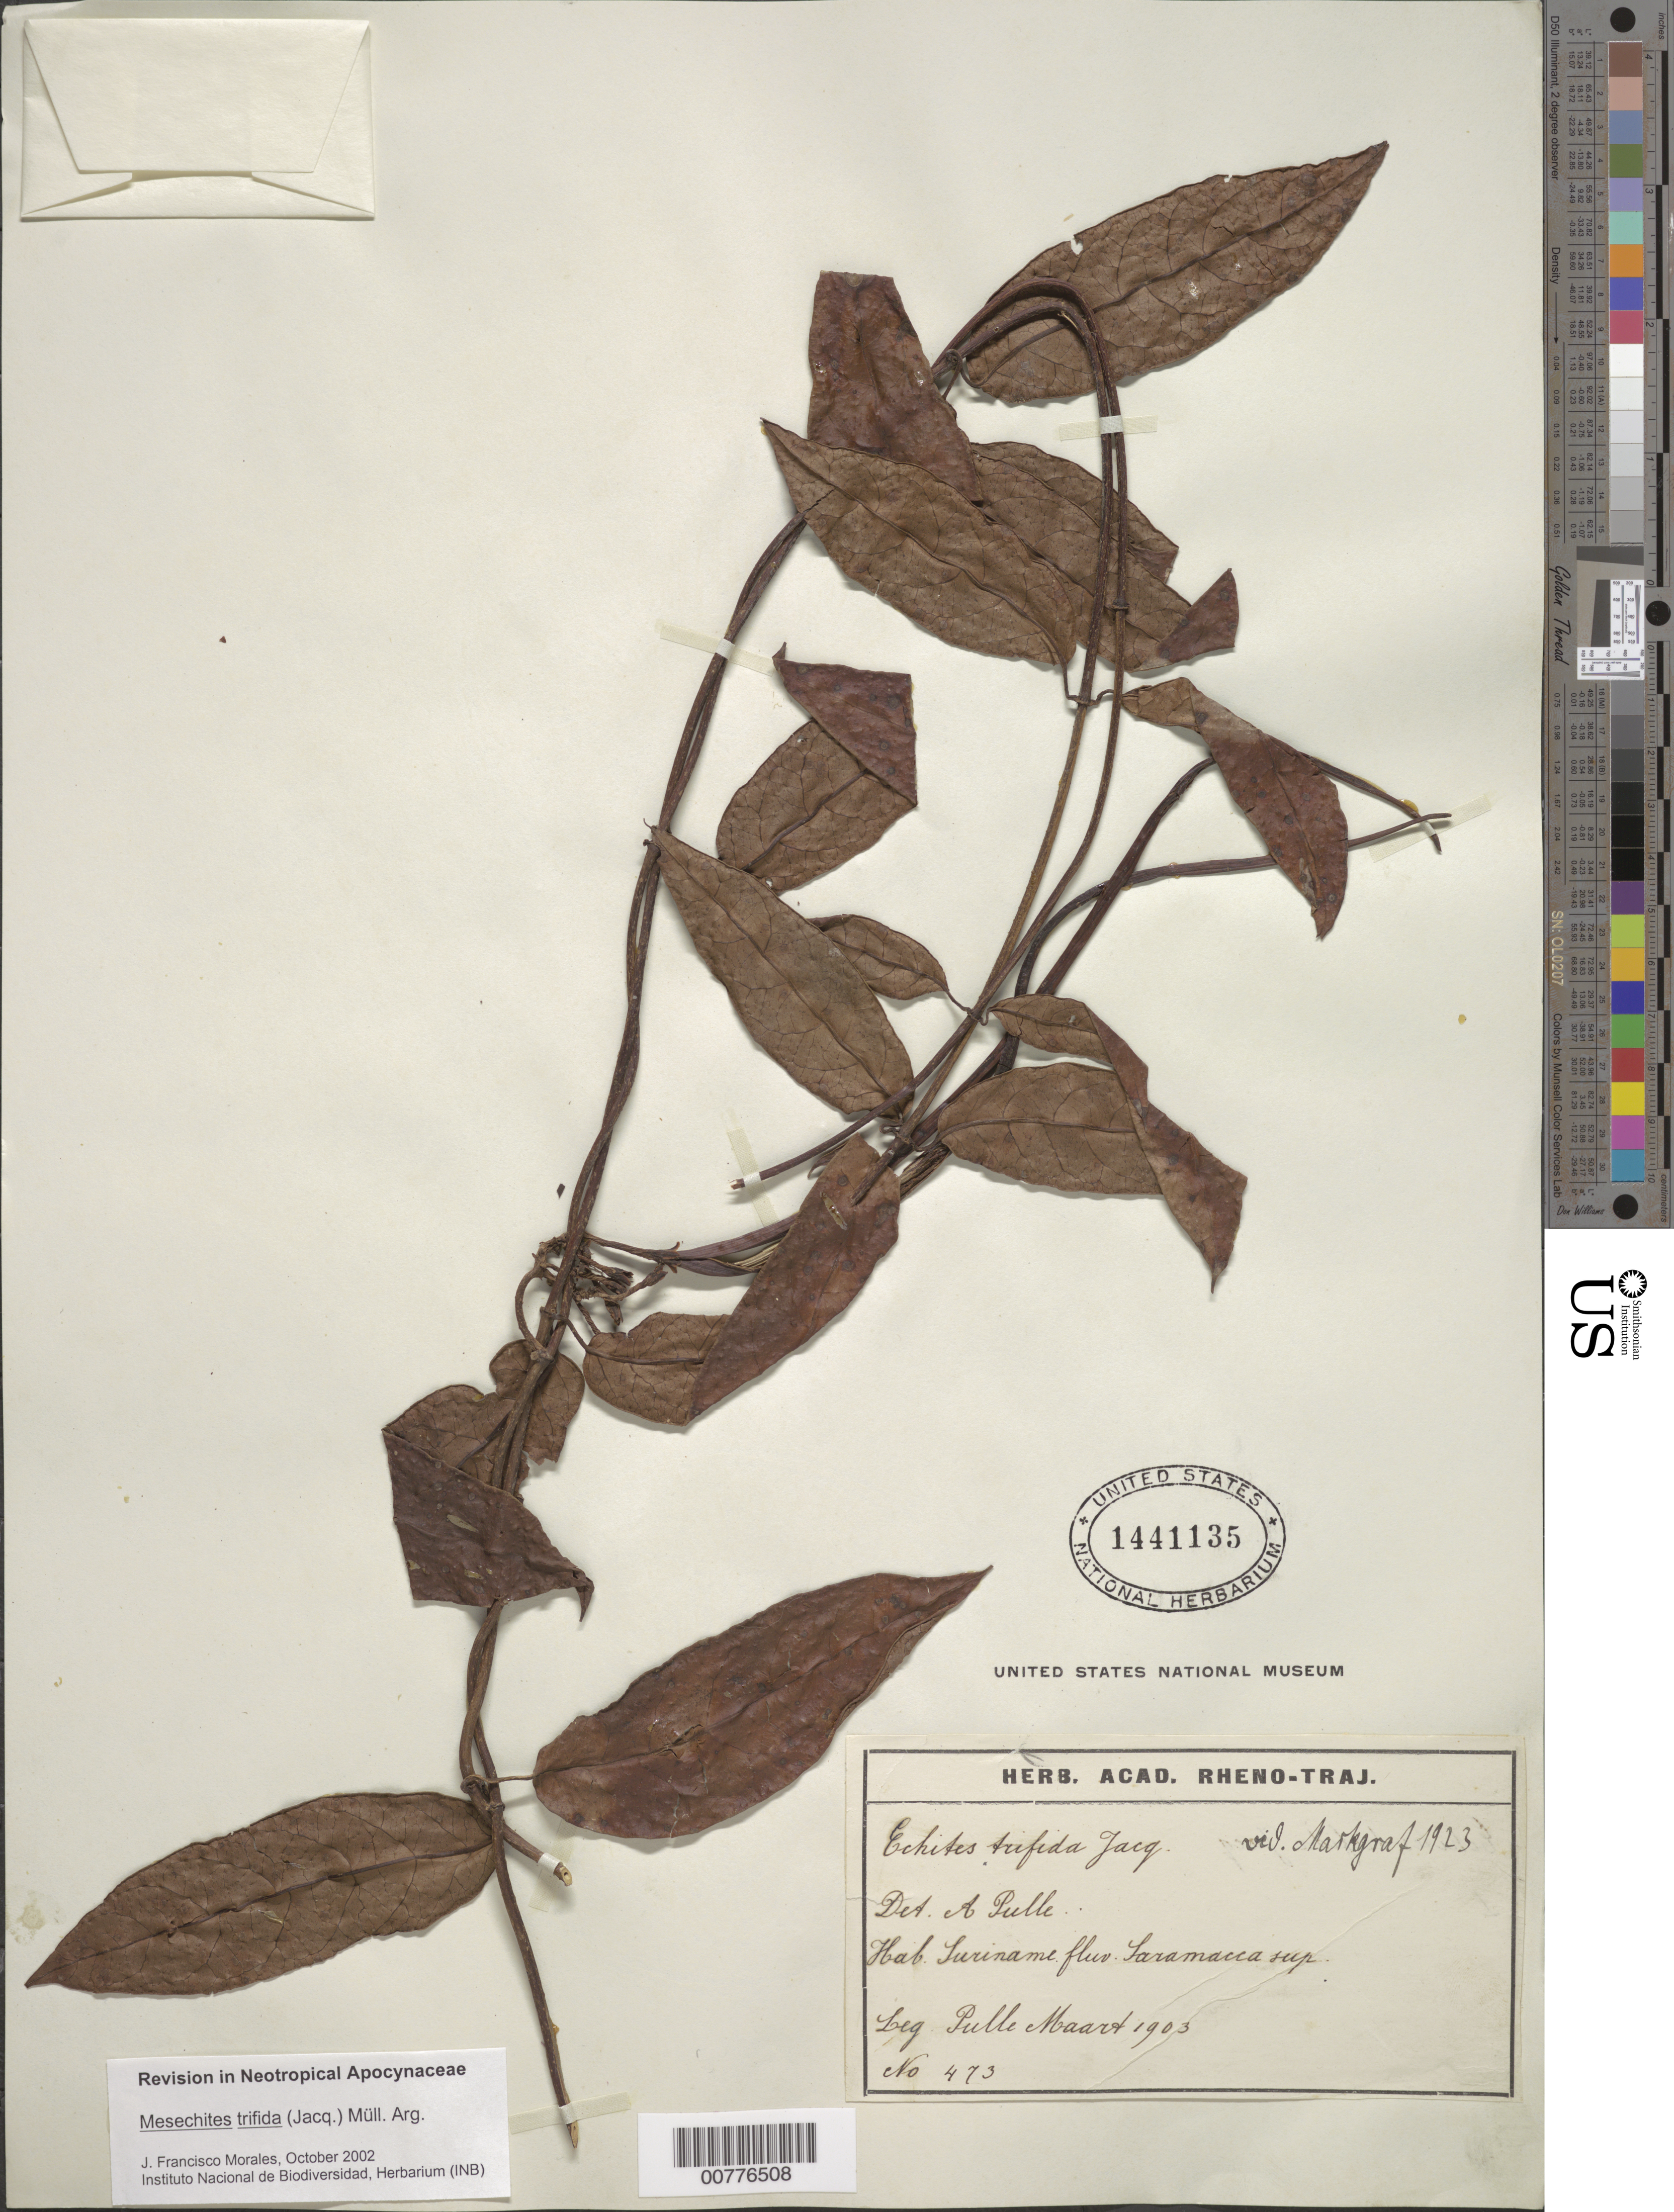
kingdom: Plantae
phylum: Tracheophyta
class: Magnoliopsida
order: Gentianales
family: Apocynaceae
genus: Mesechites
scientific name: Mesechites trifidus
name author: (Jacq.) Müll. Arg.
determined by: Morales, J. F.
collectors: A. A. Pulle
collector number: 473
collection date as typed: Mar-03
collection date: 2003-03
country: Suriname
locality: Saramacca River, upper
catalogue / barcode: US 1441135